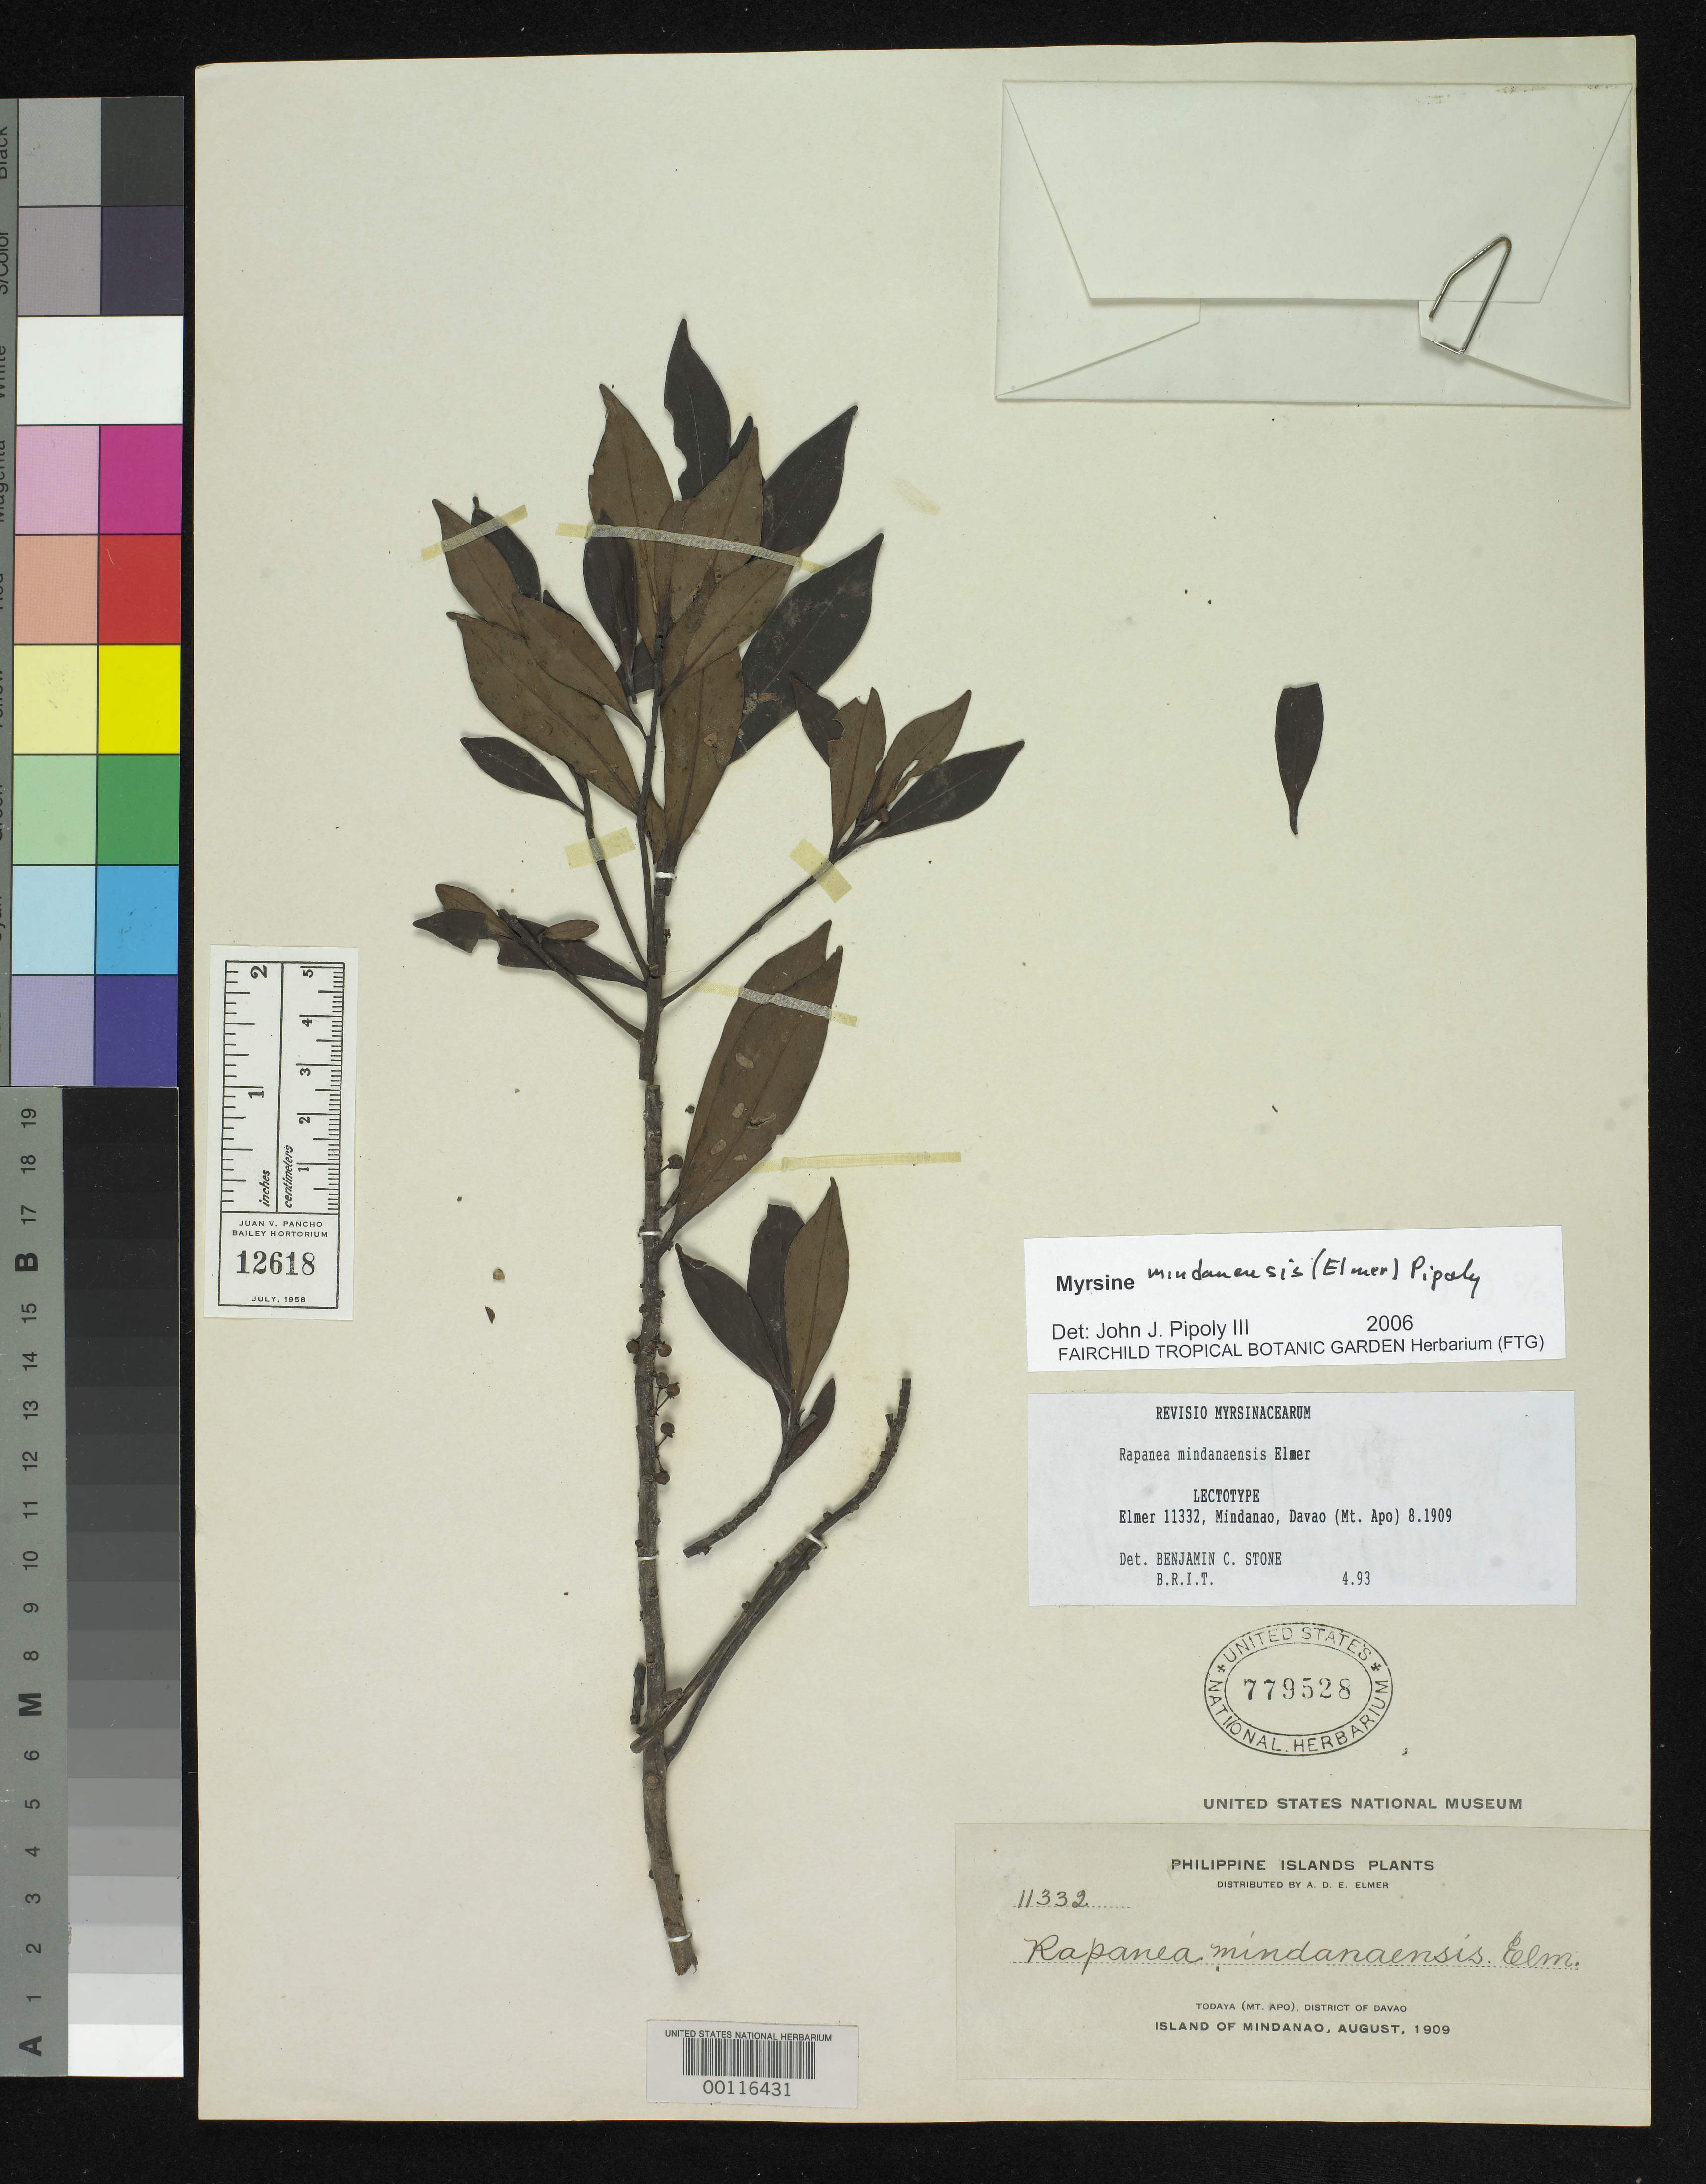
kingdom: Plantae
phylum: Tracheophyta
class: Magnoliopsida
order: Ericales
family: Primulaceae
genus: Rapanea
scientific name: Rapanea mindanaensis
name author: Elmer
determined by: Pipoly, J. J., III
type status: Isotype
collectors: A. D. E. Elmer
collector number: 11332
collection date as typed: Aug 1909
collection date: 1909-08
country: Philippines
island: Mindanao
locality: Todaya (Mt. Apo), District of Davao.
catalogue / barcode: US 779528